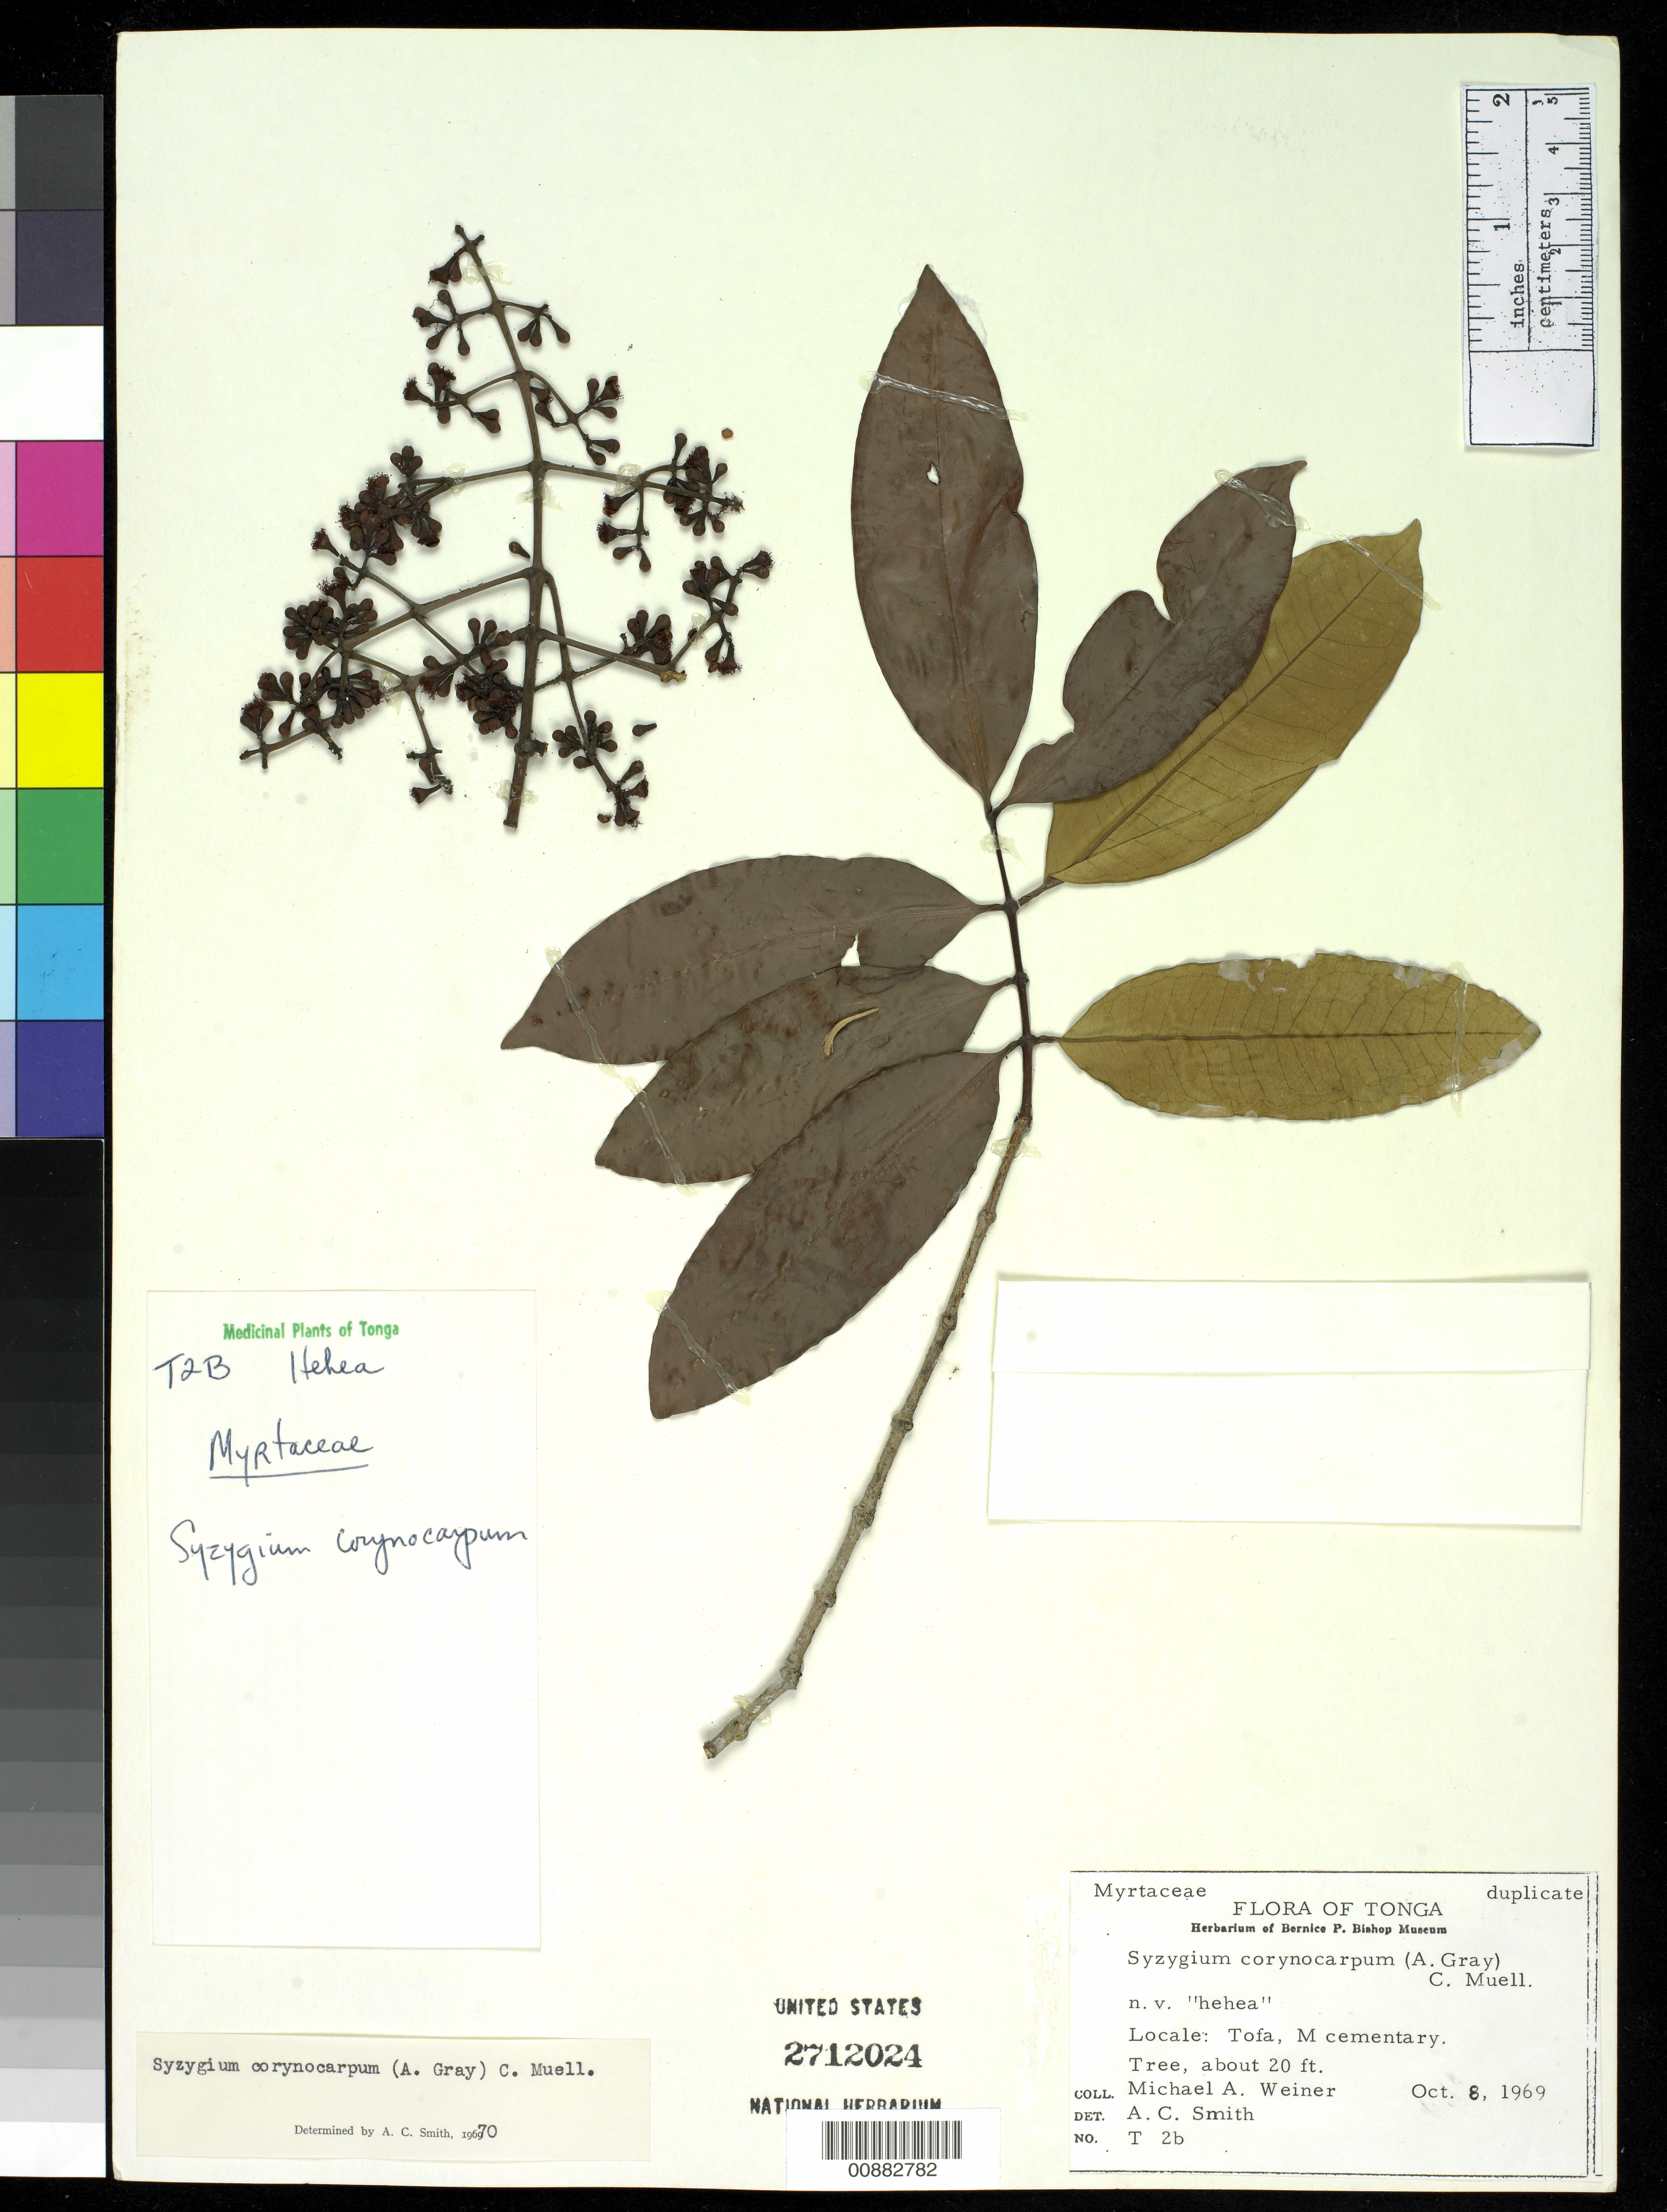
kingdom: Plantae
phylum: Tracheophyta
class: Magnoliopsida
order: Myrtales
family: Myrtaceae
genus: Syzygium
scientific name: Syzygium corynocarpum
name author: (A. Gray) Müll. Stuttg.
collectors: C. A. Smith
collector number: T 2b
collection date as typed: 08 Oct 1969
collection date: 1969-10-08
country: Tonga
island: Tofua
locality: M cemetery.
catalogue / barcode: US 2712024